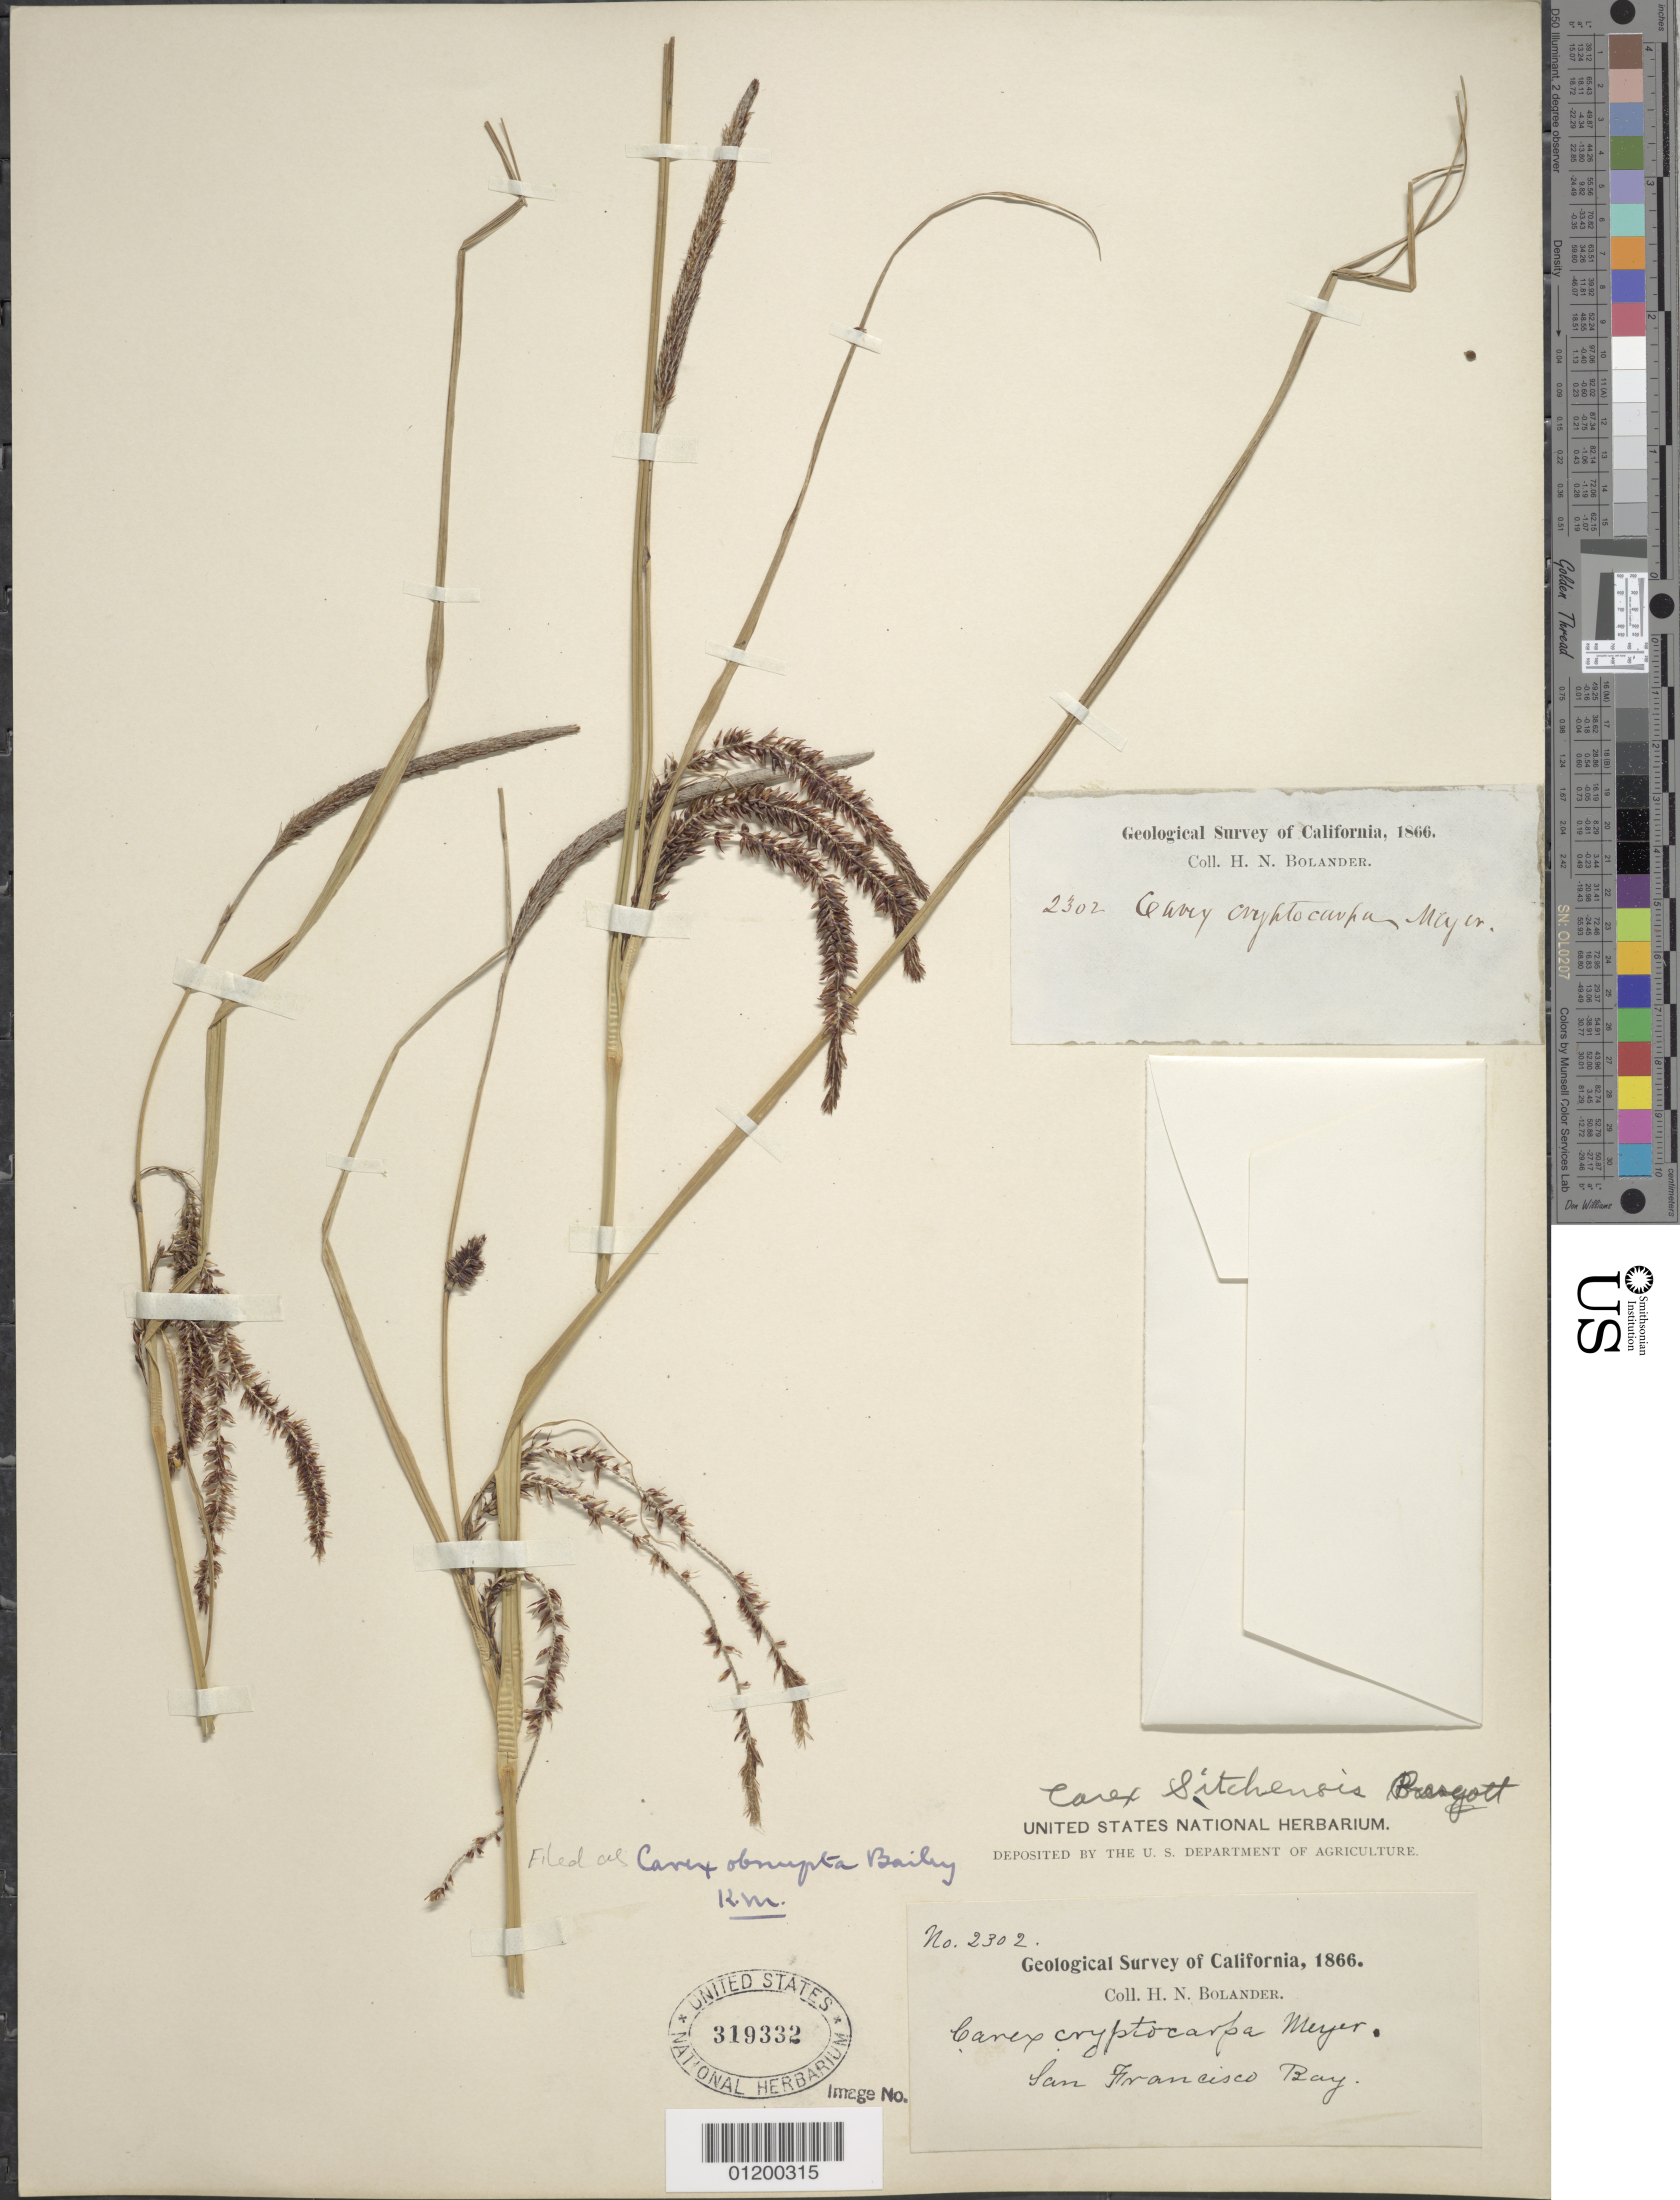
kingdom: Plantae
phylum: Tracheophyta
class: Liliopsida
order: Poales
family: Cyperaceae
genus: Carex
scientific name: Carex obnupta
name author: L.H. Bailey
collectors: H. Bolander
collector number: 2302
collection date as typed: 1866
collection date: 1866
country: United States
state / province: California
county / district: San Francisco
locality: San Francisco Bay.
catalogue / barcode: US 319332